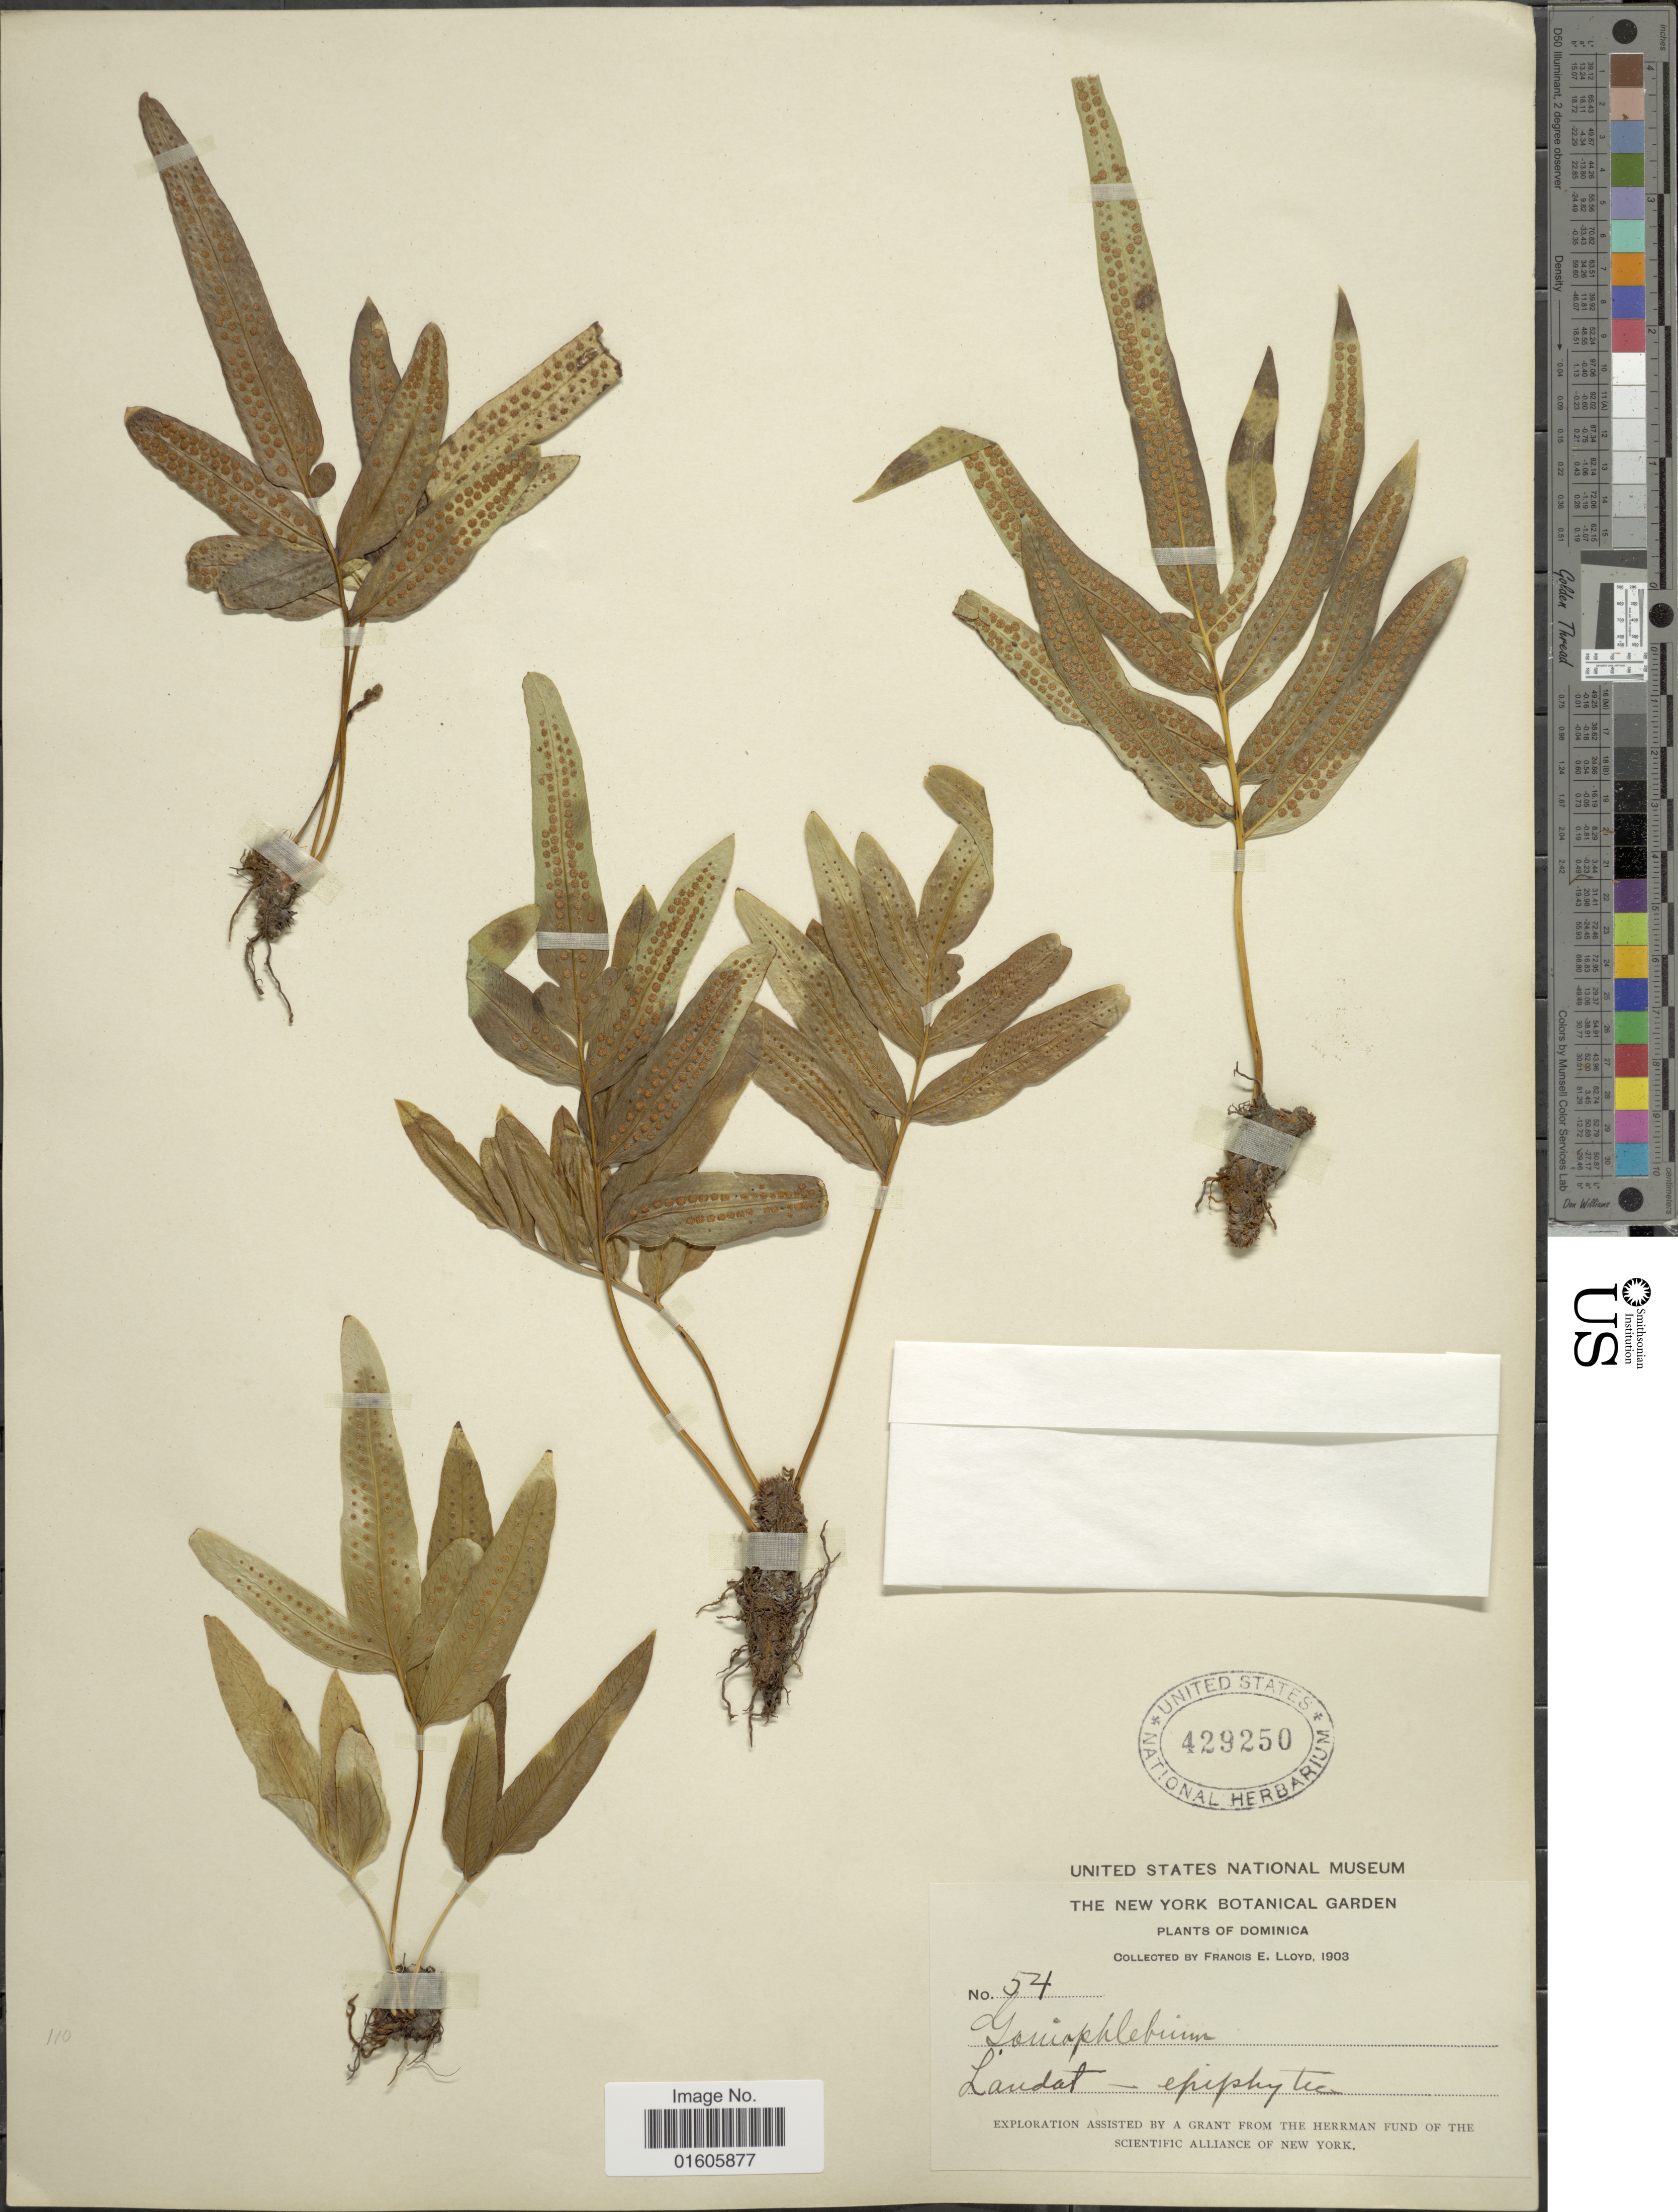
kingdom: Plantae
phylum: Tracheophyta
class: Polypodiopsida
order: Polypodiales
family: Polypodiaceae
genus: Serpocaulon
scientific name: Serpocaulon triseriale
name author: (Sw.) A.R. Sm.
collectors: Lloyd, C. E.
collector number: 54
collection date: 1903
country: Dominica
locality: Laudat.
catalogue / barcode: US 429250